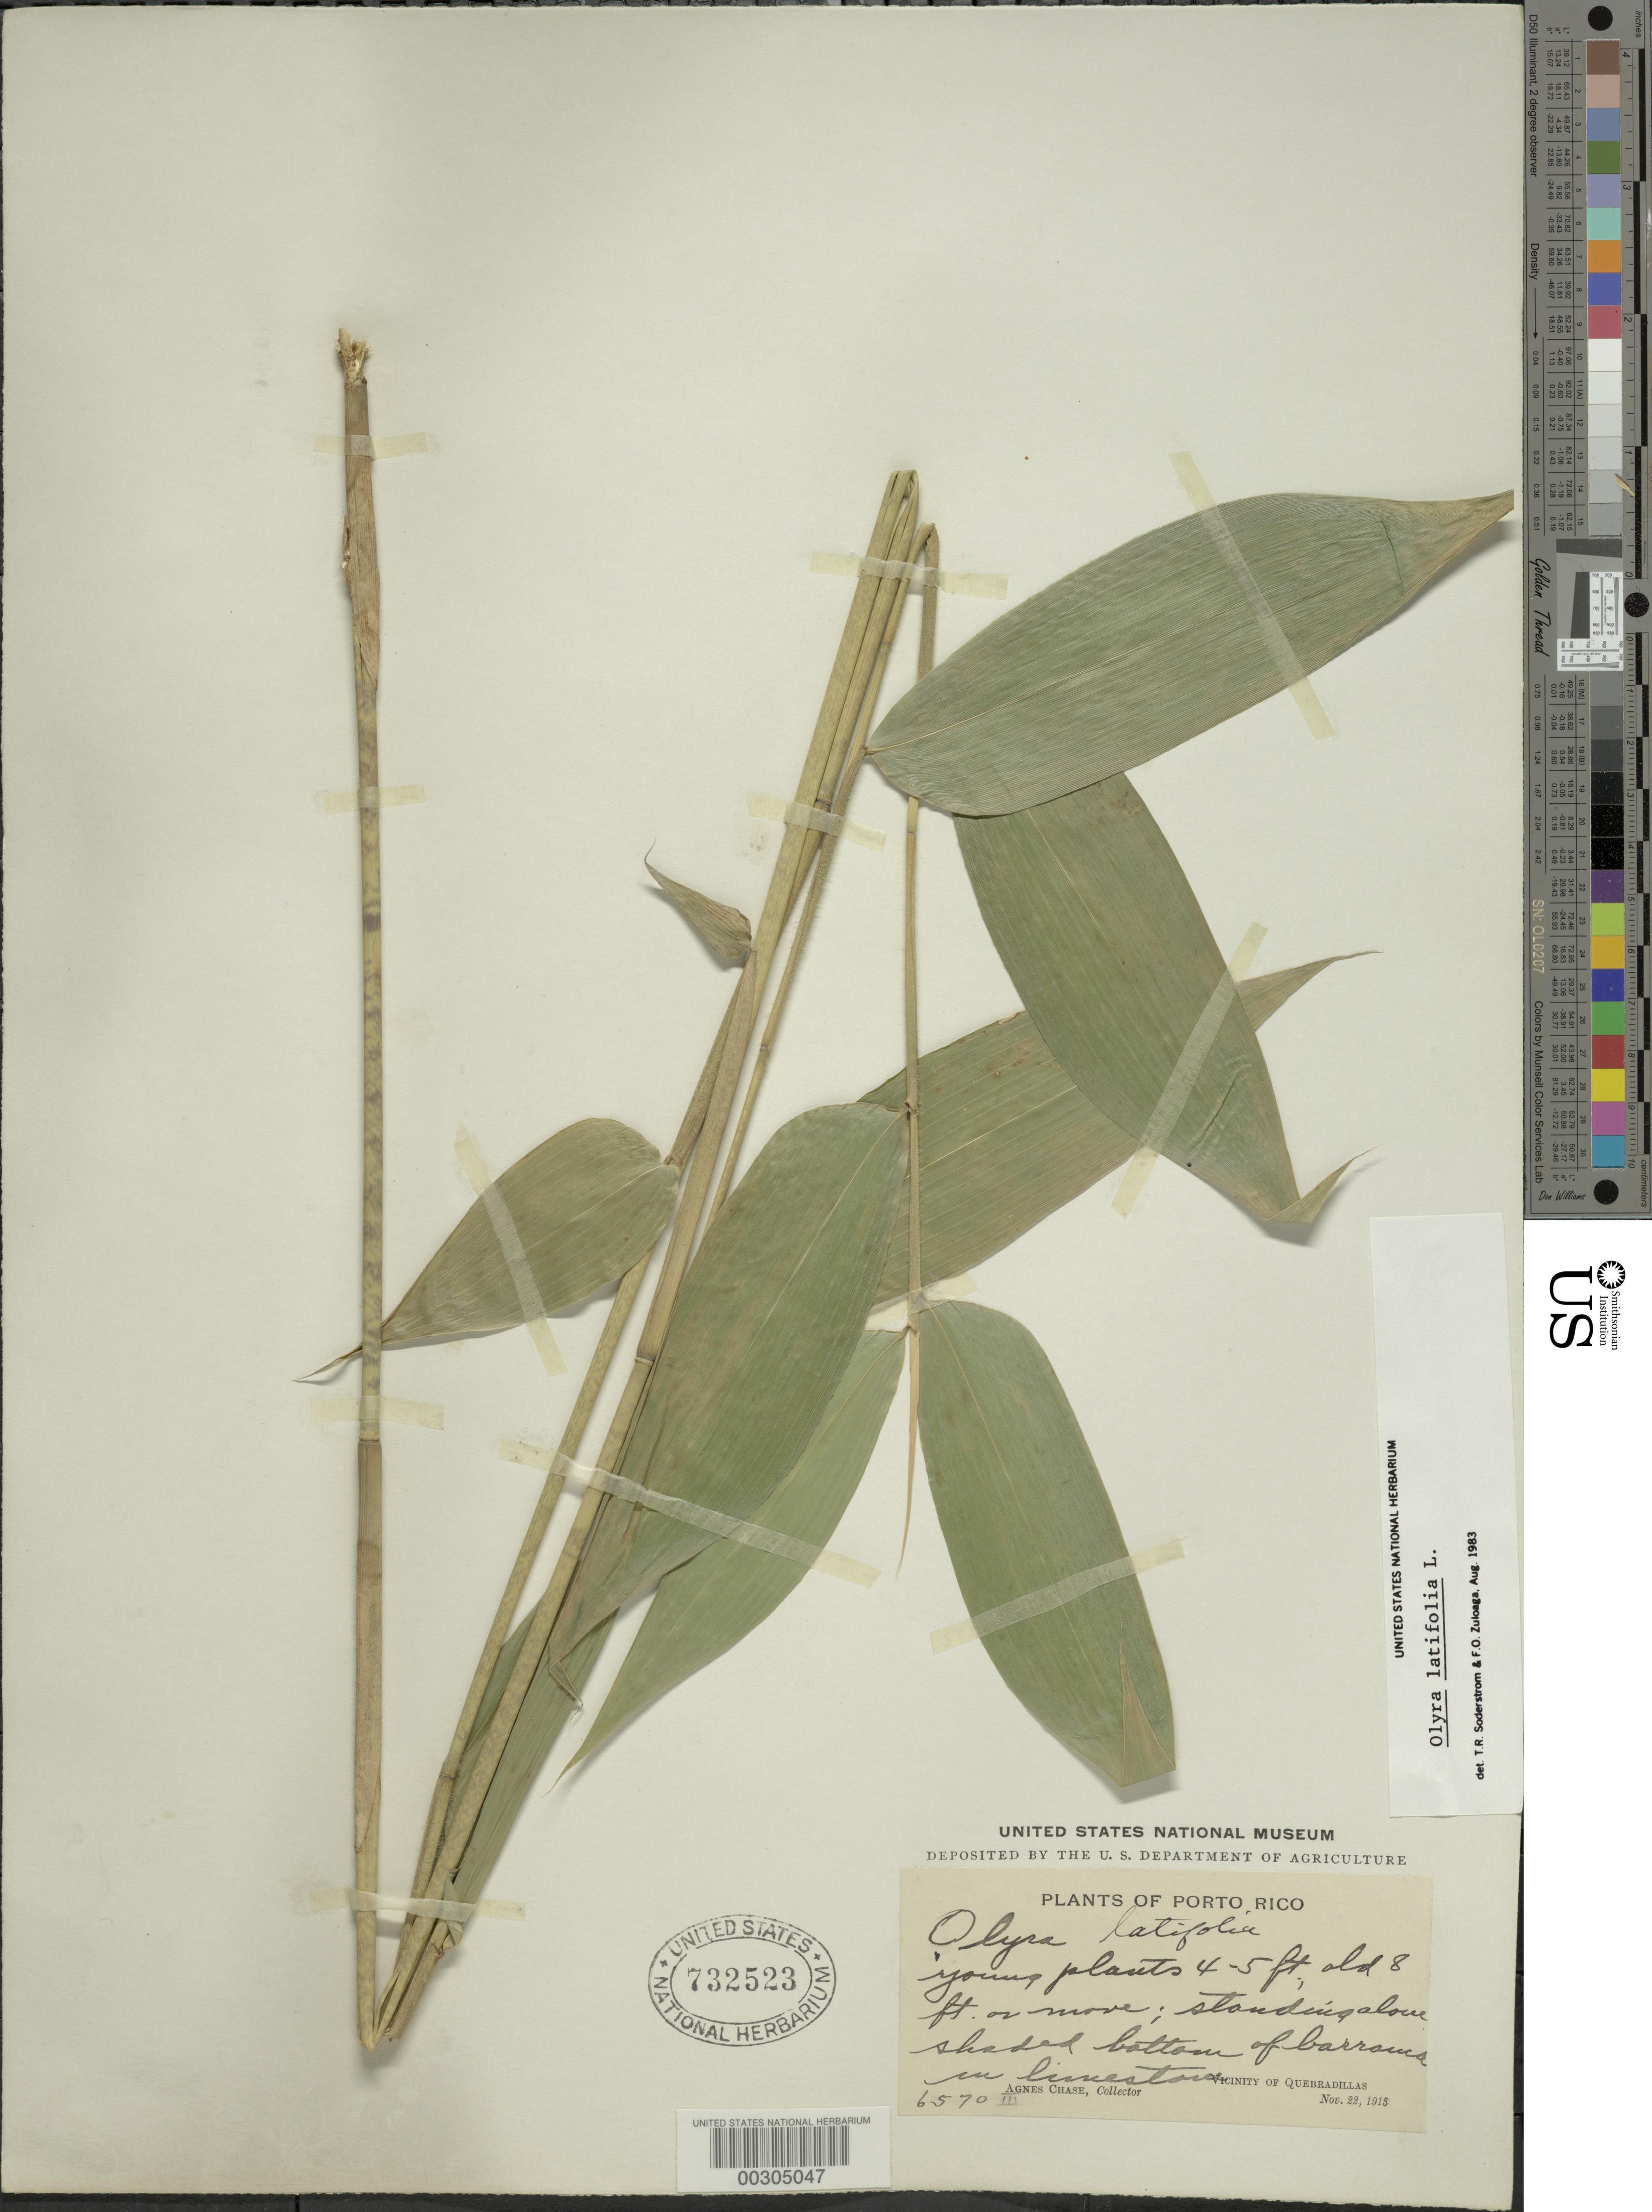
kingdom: Plantae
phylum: Tracheophyta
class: Liliopsida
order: Poales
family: Poaceae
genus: Olyra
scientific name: Olyra latifolia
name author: L.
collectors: A. Chase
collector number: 6570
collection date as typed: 22 Nov 1913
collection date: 1913-11-22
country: Puerto Rico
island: Greater Antilles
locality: Quebradillas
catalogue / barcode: US 732523